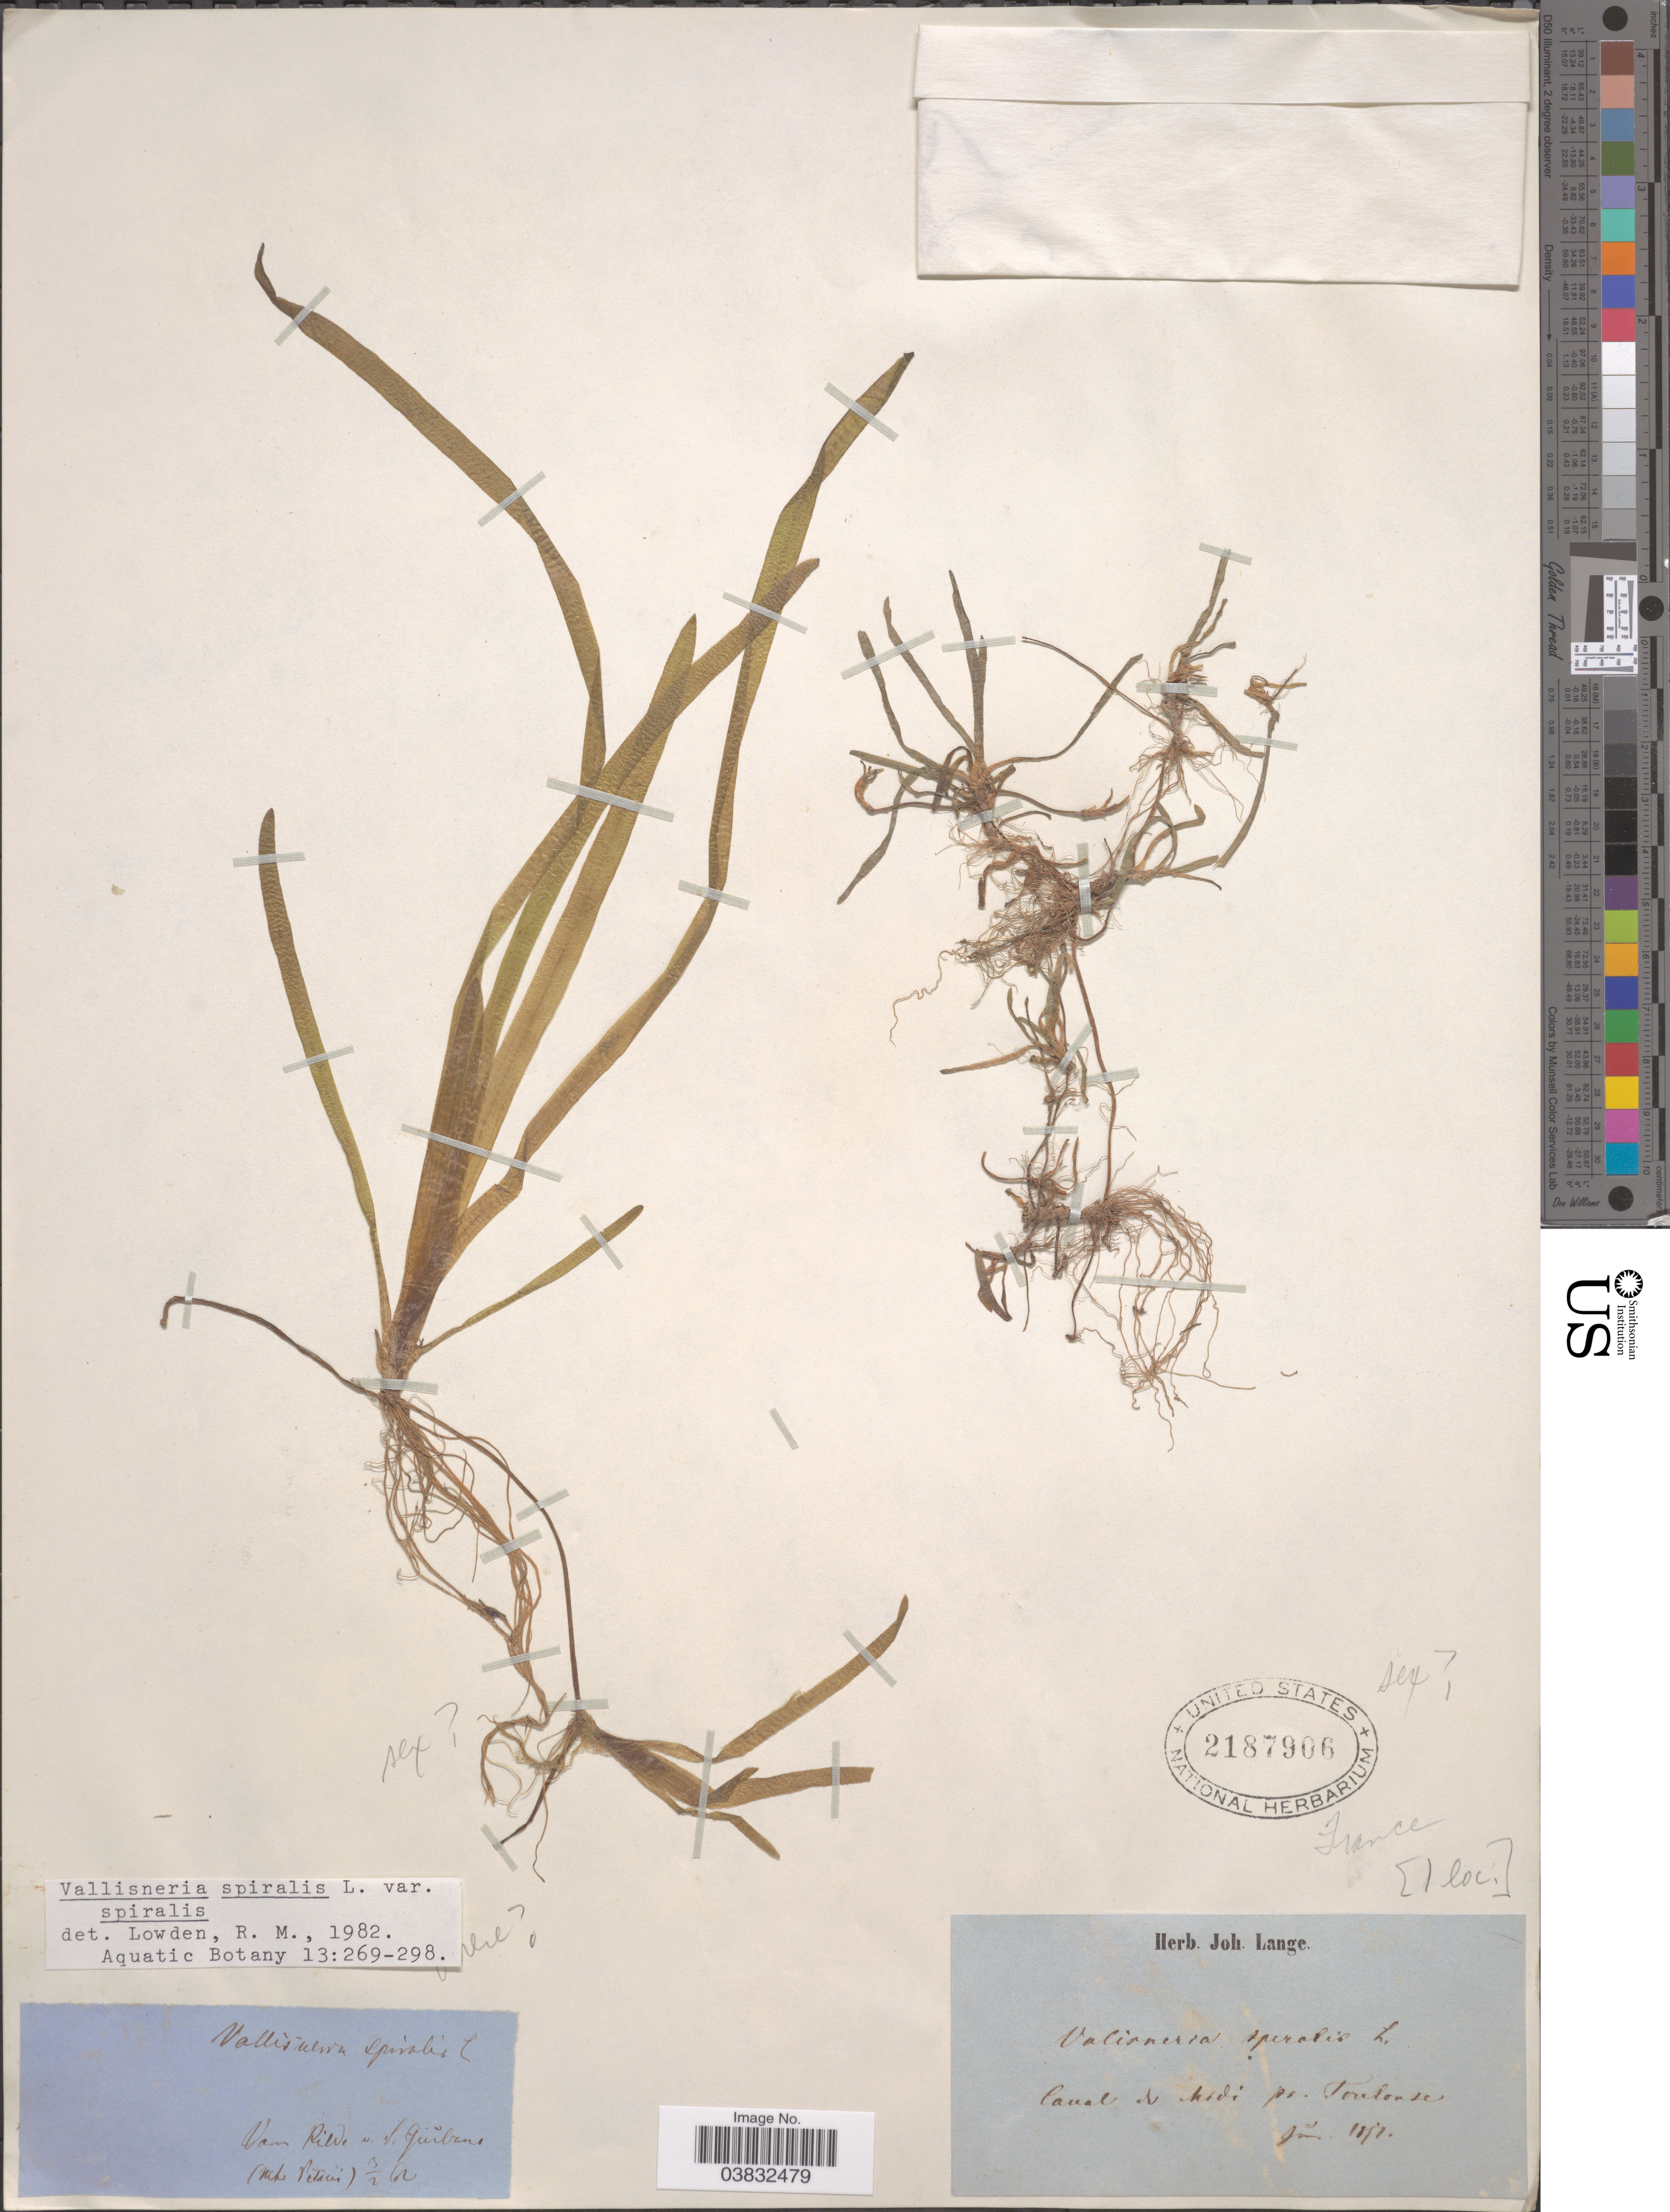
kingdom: Plantae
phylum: Tracheophyta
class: Liliopsida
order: Alismatales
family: Hydrocharitaceae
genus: Vallisneria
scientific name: Vallisneria spiralis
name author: L.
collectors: ex herb. Joh. Lange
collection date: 1851-01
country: France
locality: Van Rilve n. S, Quibrai (mhe Pittai). Canal du Midi pr. Toulouse.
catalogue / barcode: US 2187906